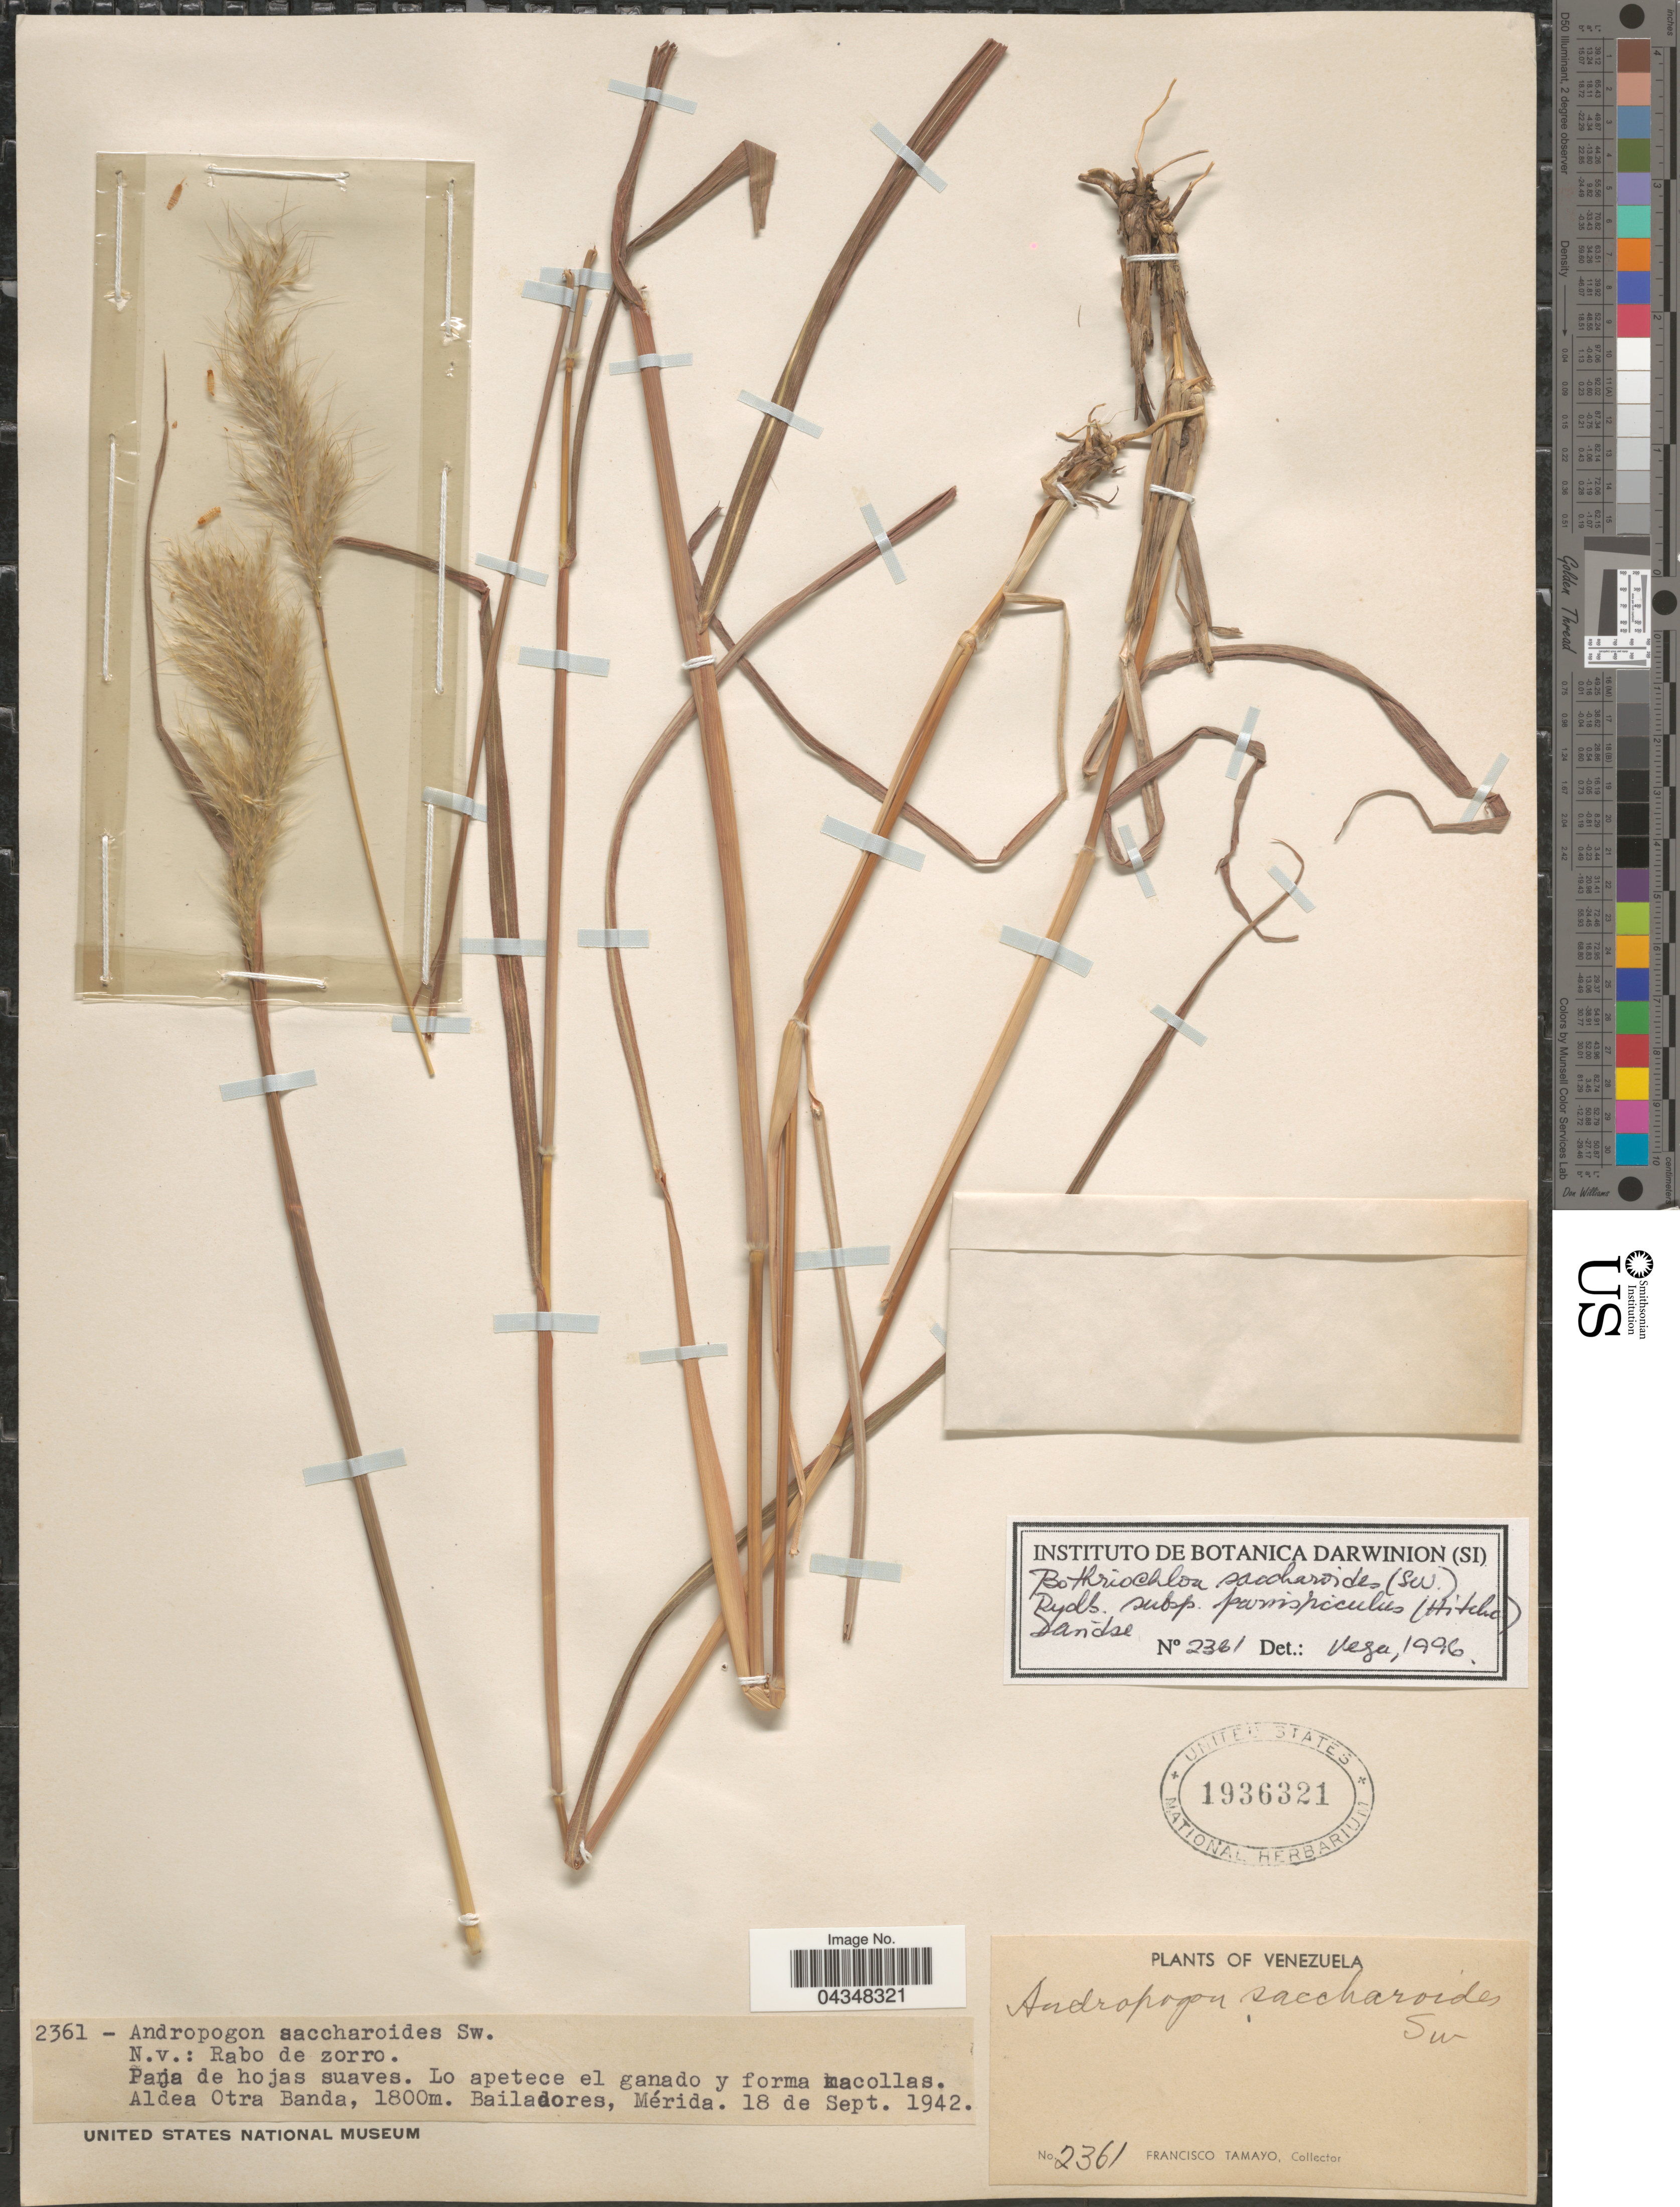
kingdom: Plantae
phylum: Tracheophyta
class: Liliopsida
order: Poales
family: Poaceae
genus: Bothriochloa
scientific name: Bothriochloa saccharoides var. parvispicula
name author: (Hitchc.) Tovar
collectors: F. Tamayo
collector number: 2361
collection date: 1942-09-18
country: Venezuela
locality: Aldea Otra Banda. Bailadores.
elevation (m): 1800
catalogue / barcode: US 1936321